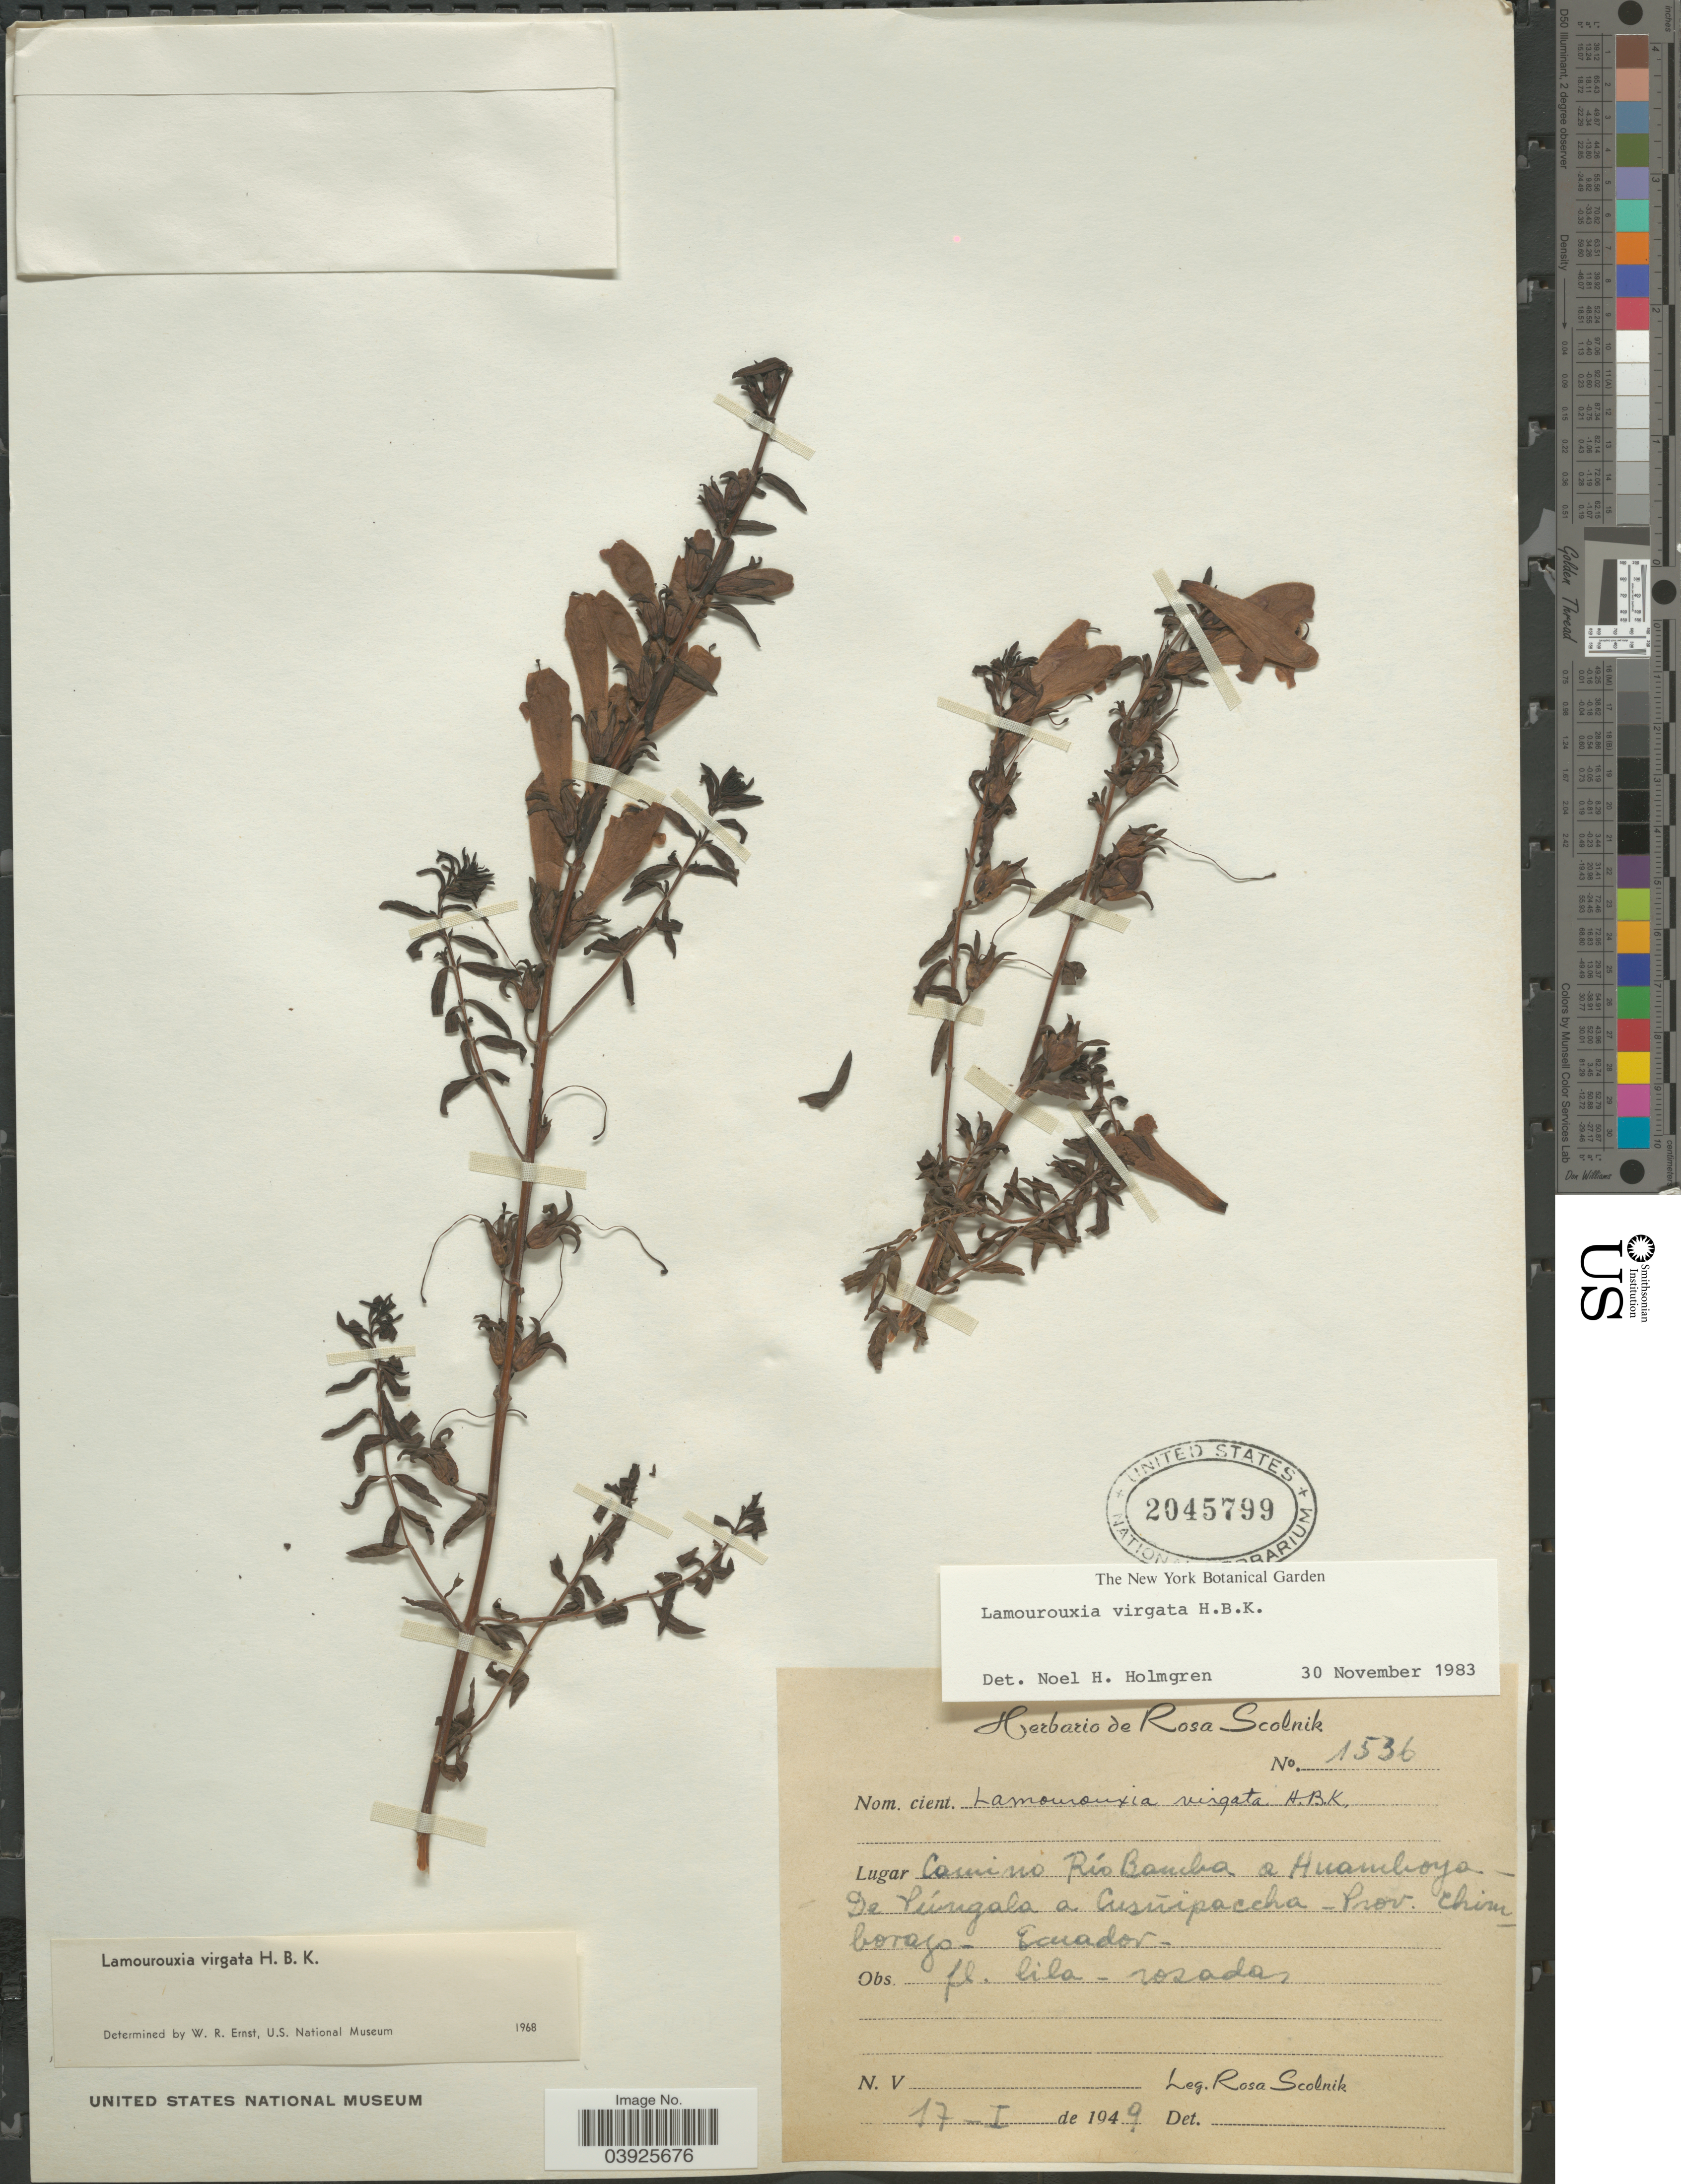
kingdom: Plantae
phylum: Tracheophyta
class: Magnoliopsida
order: Lamiales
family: Orobanchaceae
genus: Lamourouxia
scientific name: Lamourouxia virgata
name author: Kunth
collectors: R. Scolnik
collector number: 1536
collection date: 1949-01-17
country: Ecuador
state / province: Chimborazo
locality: Camino Río Bamba a Huamboya. De Púngala a Cusuipaccha.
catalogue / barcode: US 2045799